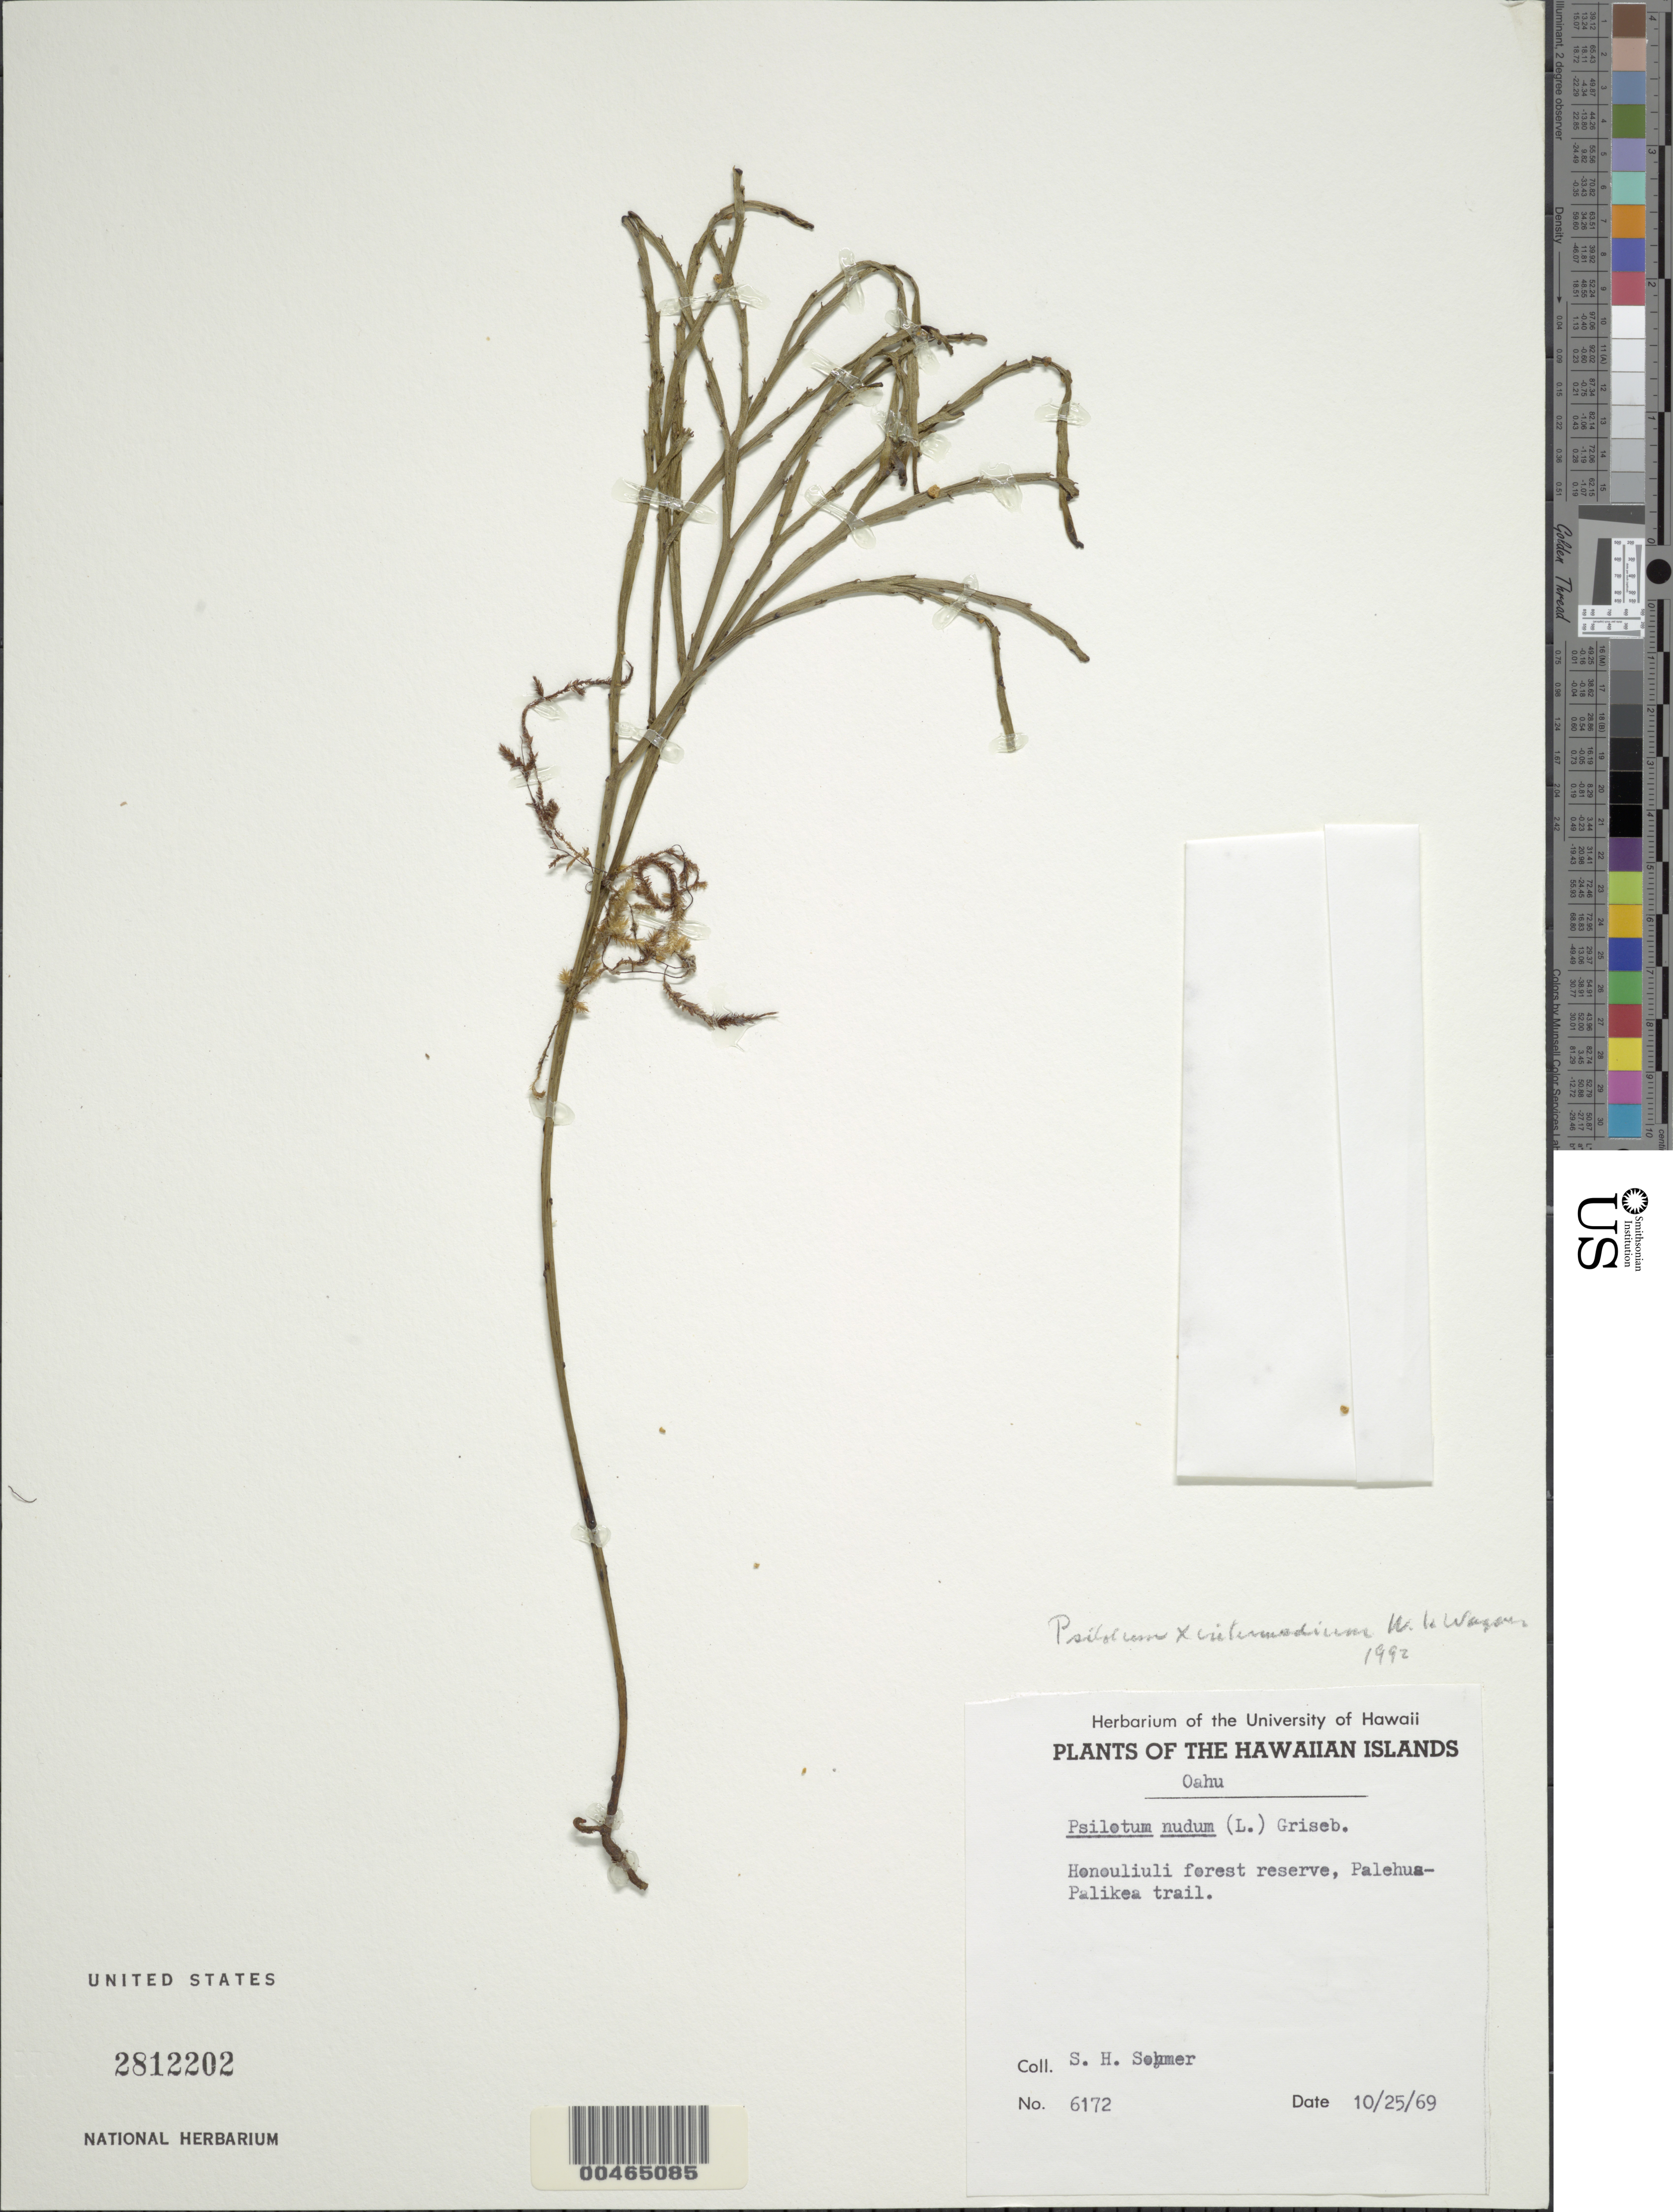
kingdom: Plantae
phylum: Tracheophyta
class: Polypodiopsida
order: Psilotales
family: Psilotaceae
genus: Psilotum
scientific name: Psilotum x intermedium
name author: W.H. Wagner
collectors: S. H. Sohmer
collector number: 6172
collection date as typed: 25 Oct 1969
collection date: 1969-10-25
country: United States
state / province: Hawaii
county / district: Honolulu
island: Oahu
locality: Honouliuli Forest Reserve, Palehua-Palikea trail, Oahu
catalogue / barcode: US 2812202